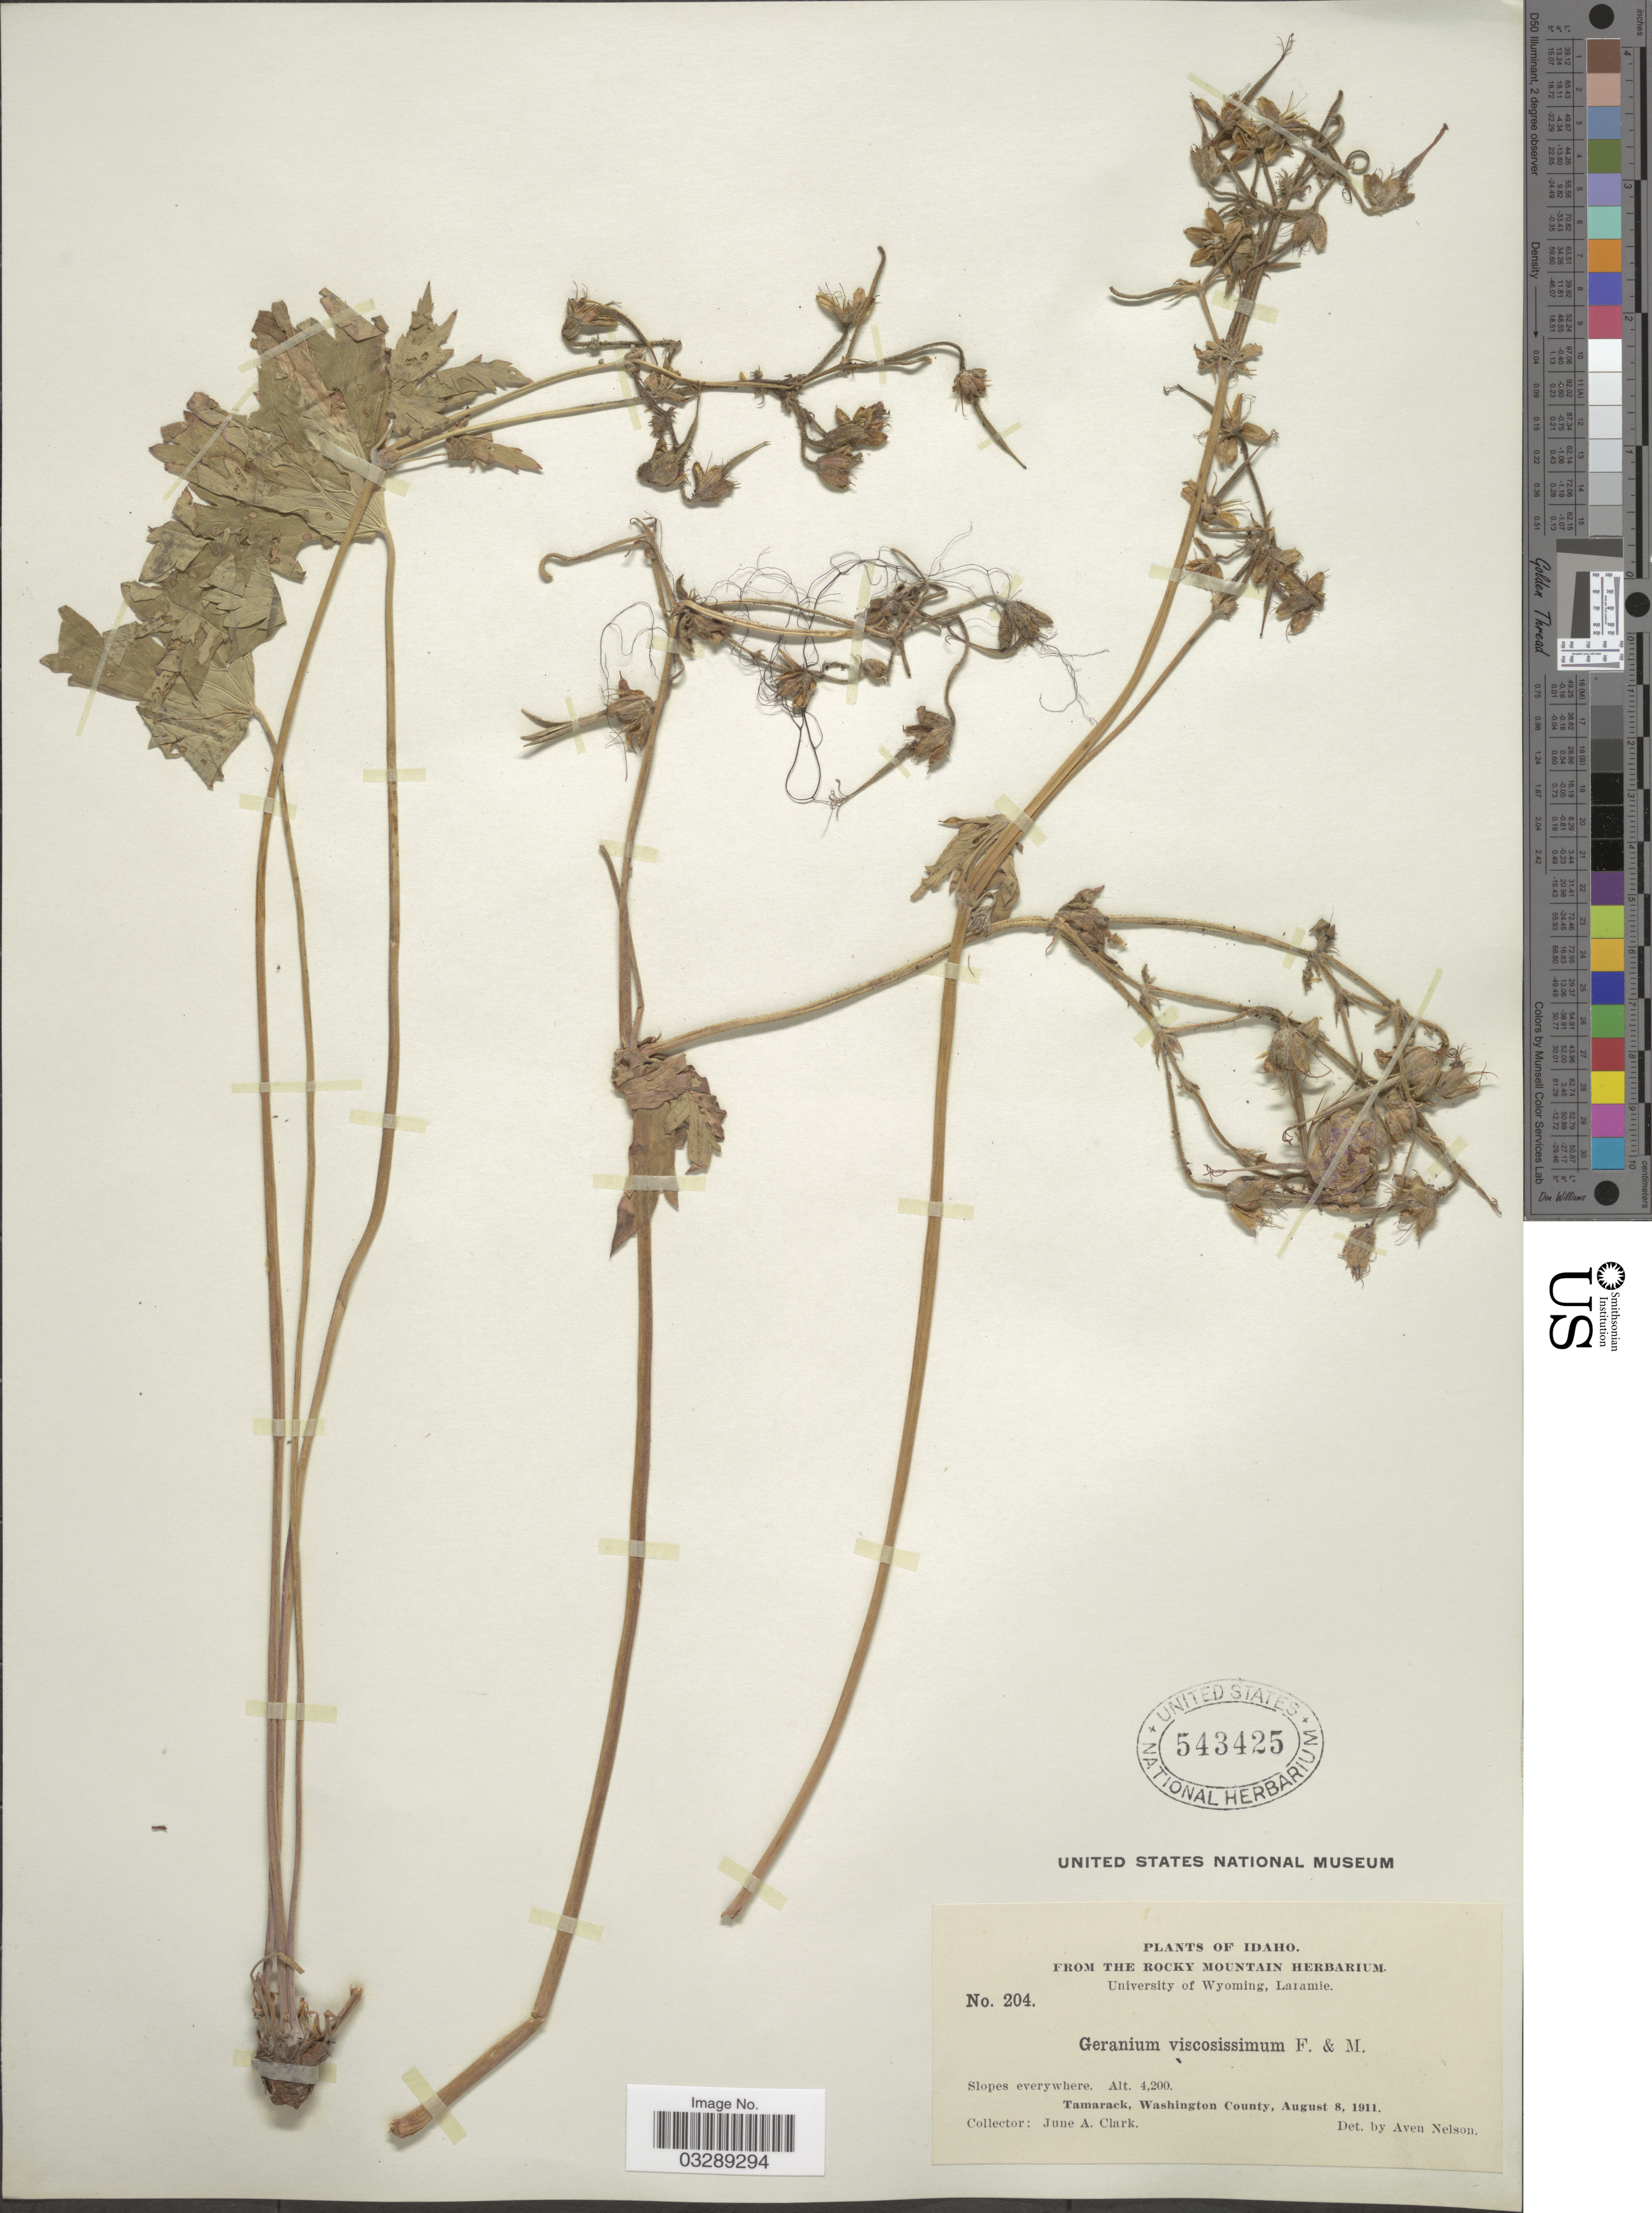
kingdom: Plantae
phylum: Tracheophyta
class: Magnoliopsida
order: Geraniales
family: Geraniaceae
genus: Geranium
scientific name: Geranium viscosissimum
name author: Fisch. & C.A. Mey.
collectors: J. A. Clark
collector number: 204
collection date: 1911-08-08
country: United States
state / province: Idaho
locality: Tamarack, Washington County.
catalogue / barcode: US 543425